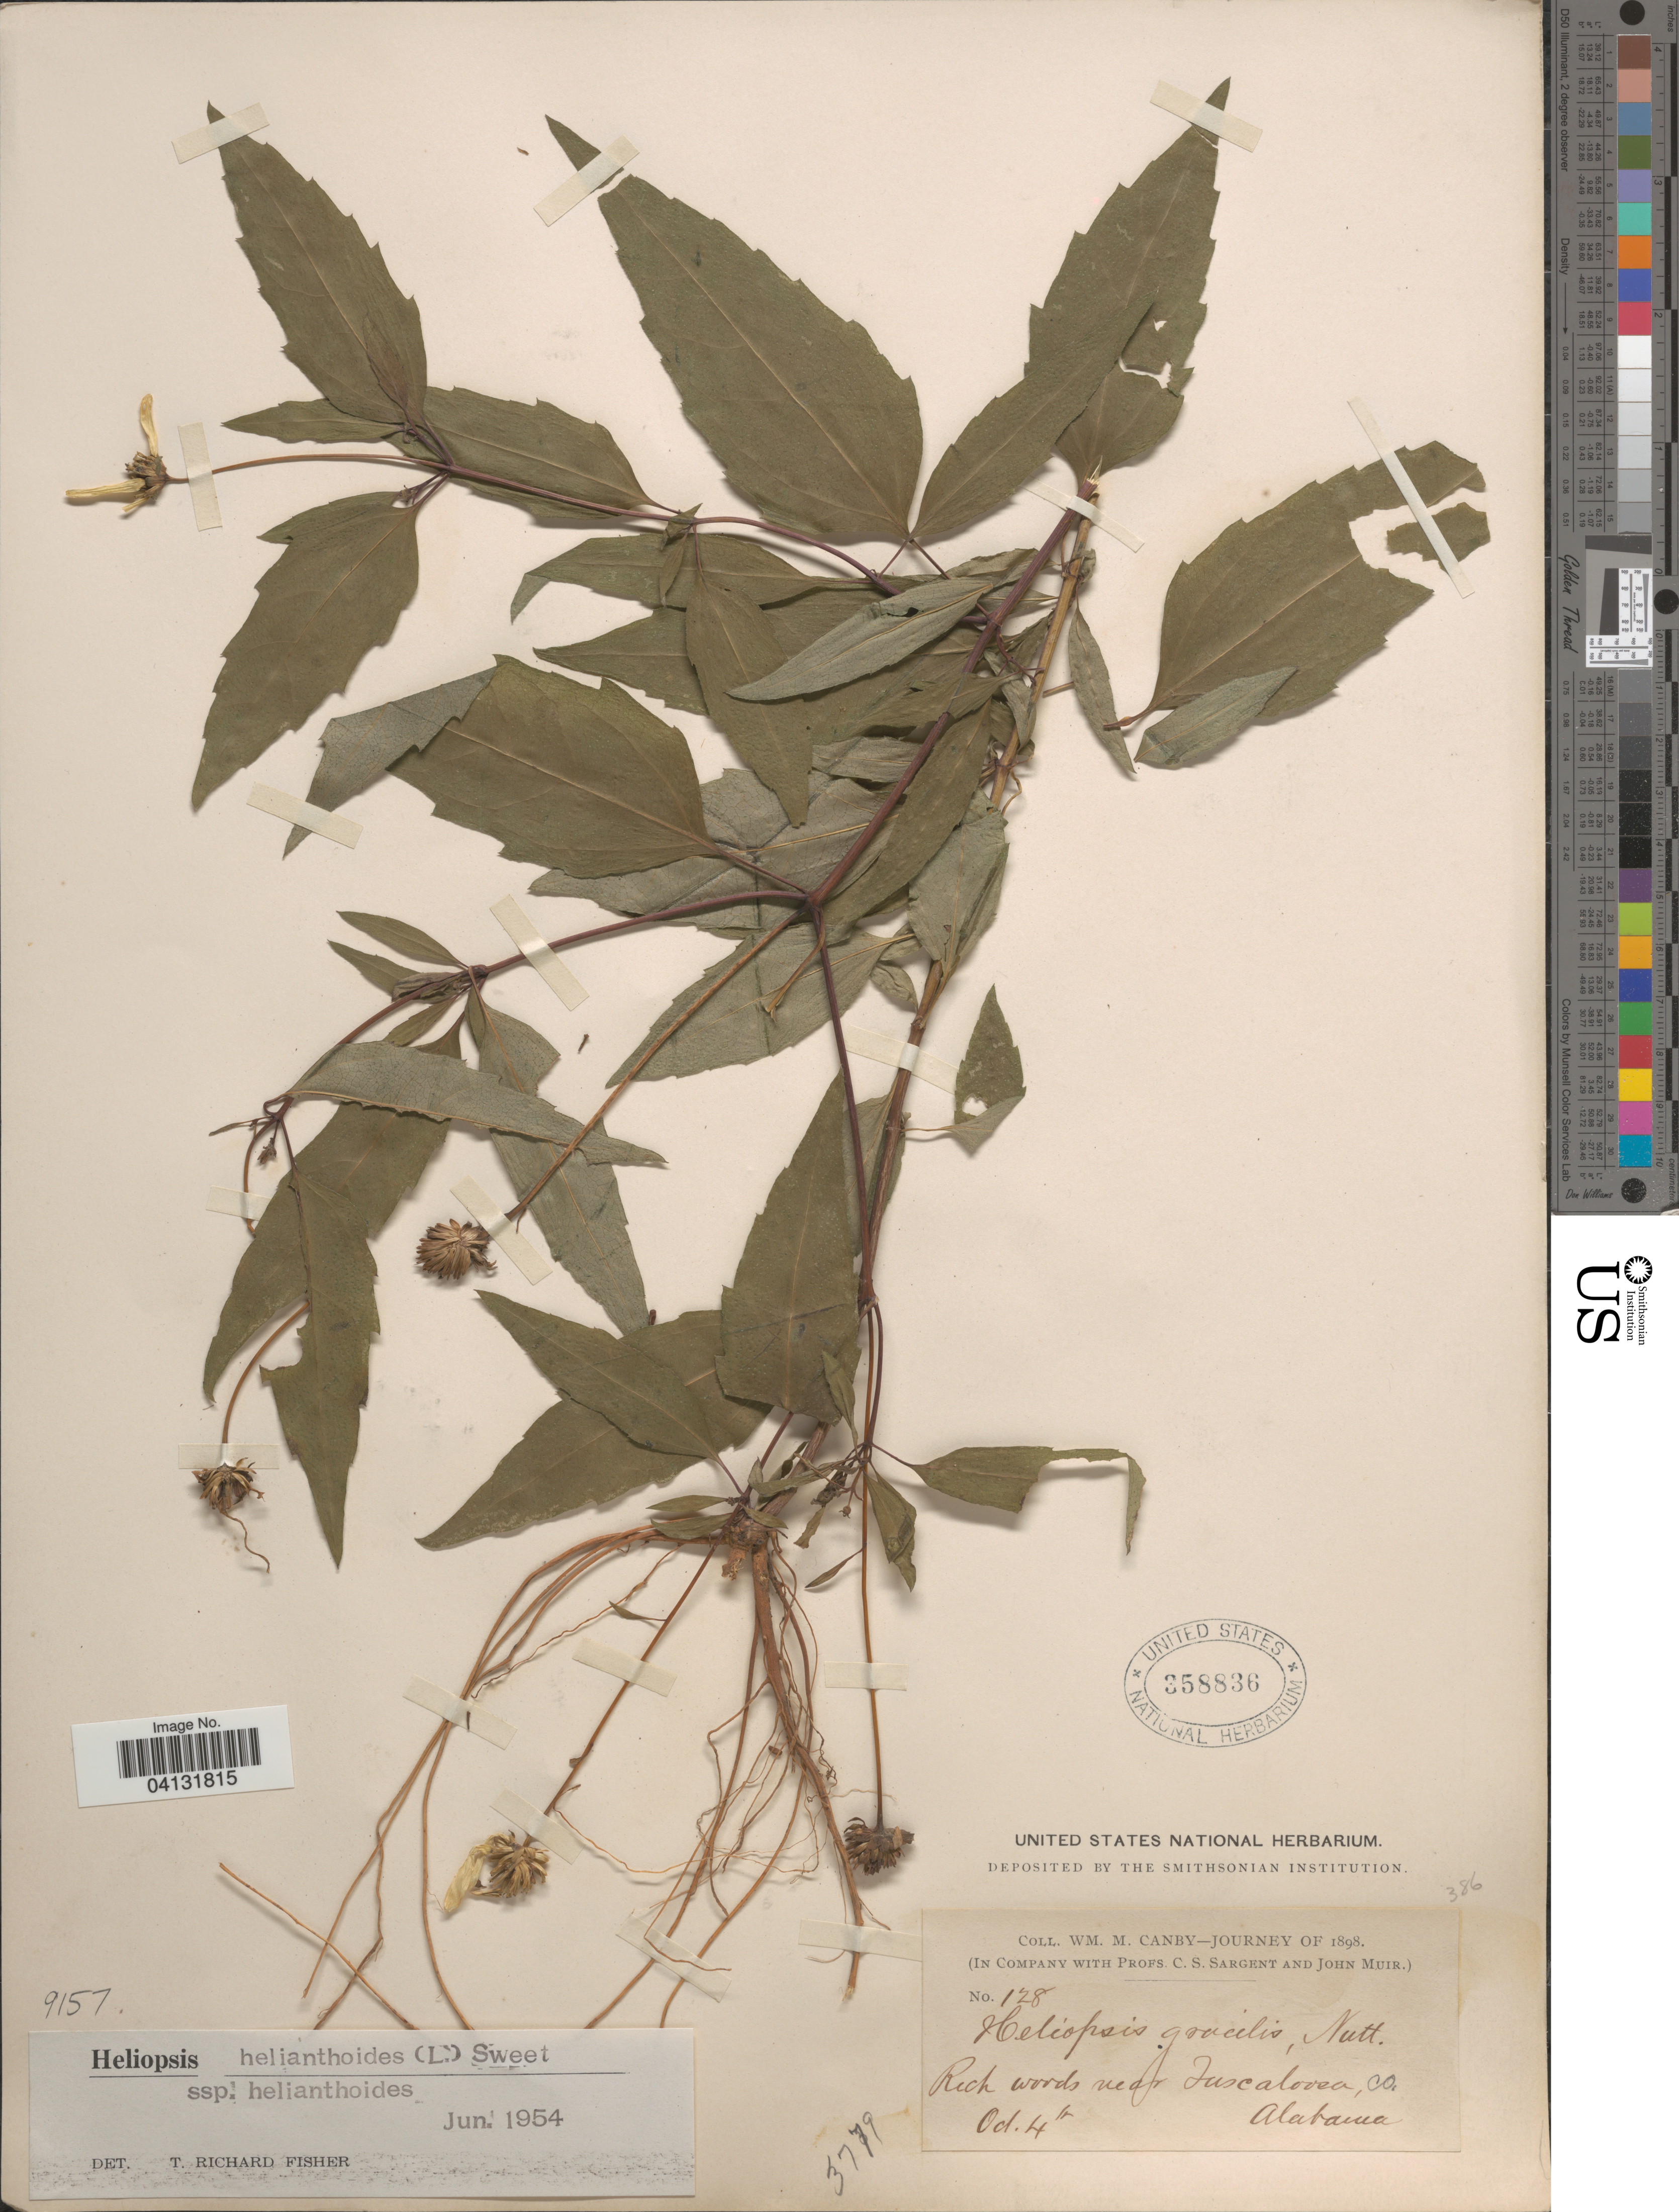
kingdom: Plantae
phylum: Tracheophyta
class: Magnoliopsida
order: Asterales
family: Asteraceae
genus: Heliopsis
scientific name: Heliopsis helianthoides subsp. helianthoides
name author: (L.) Sweet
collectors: W. M. Canby, C. S. Sargent & J. Muir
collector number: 128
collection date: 1898-10-04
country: United States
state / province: Alabama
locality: Rich woods near Tuscaloosa, Co.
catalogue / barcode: US 358836